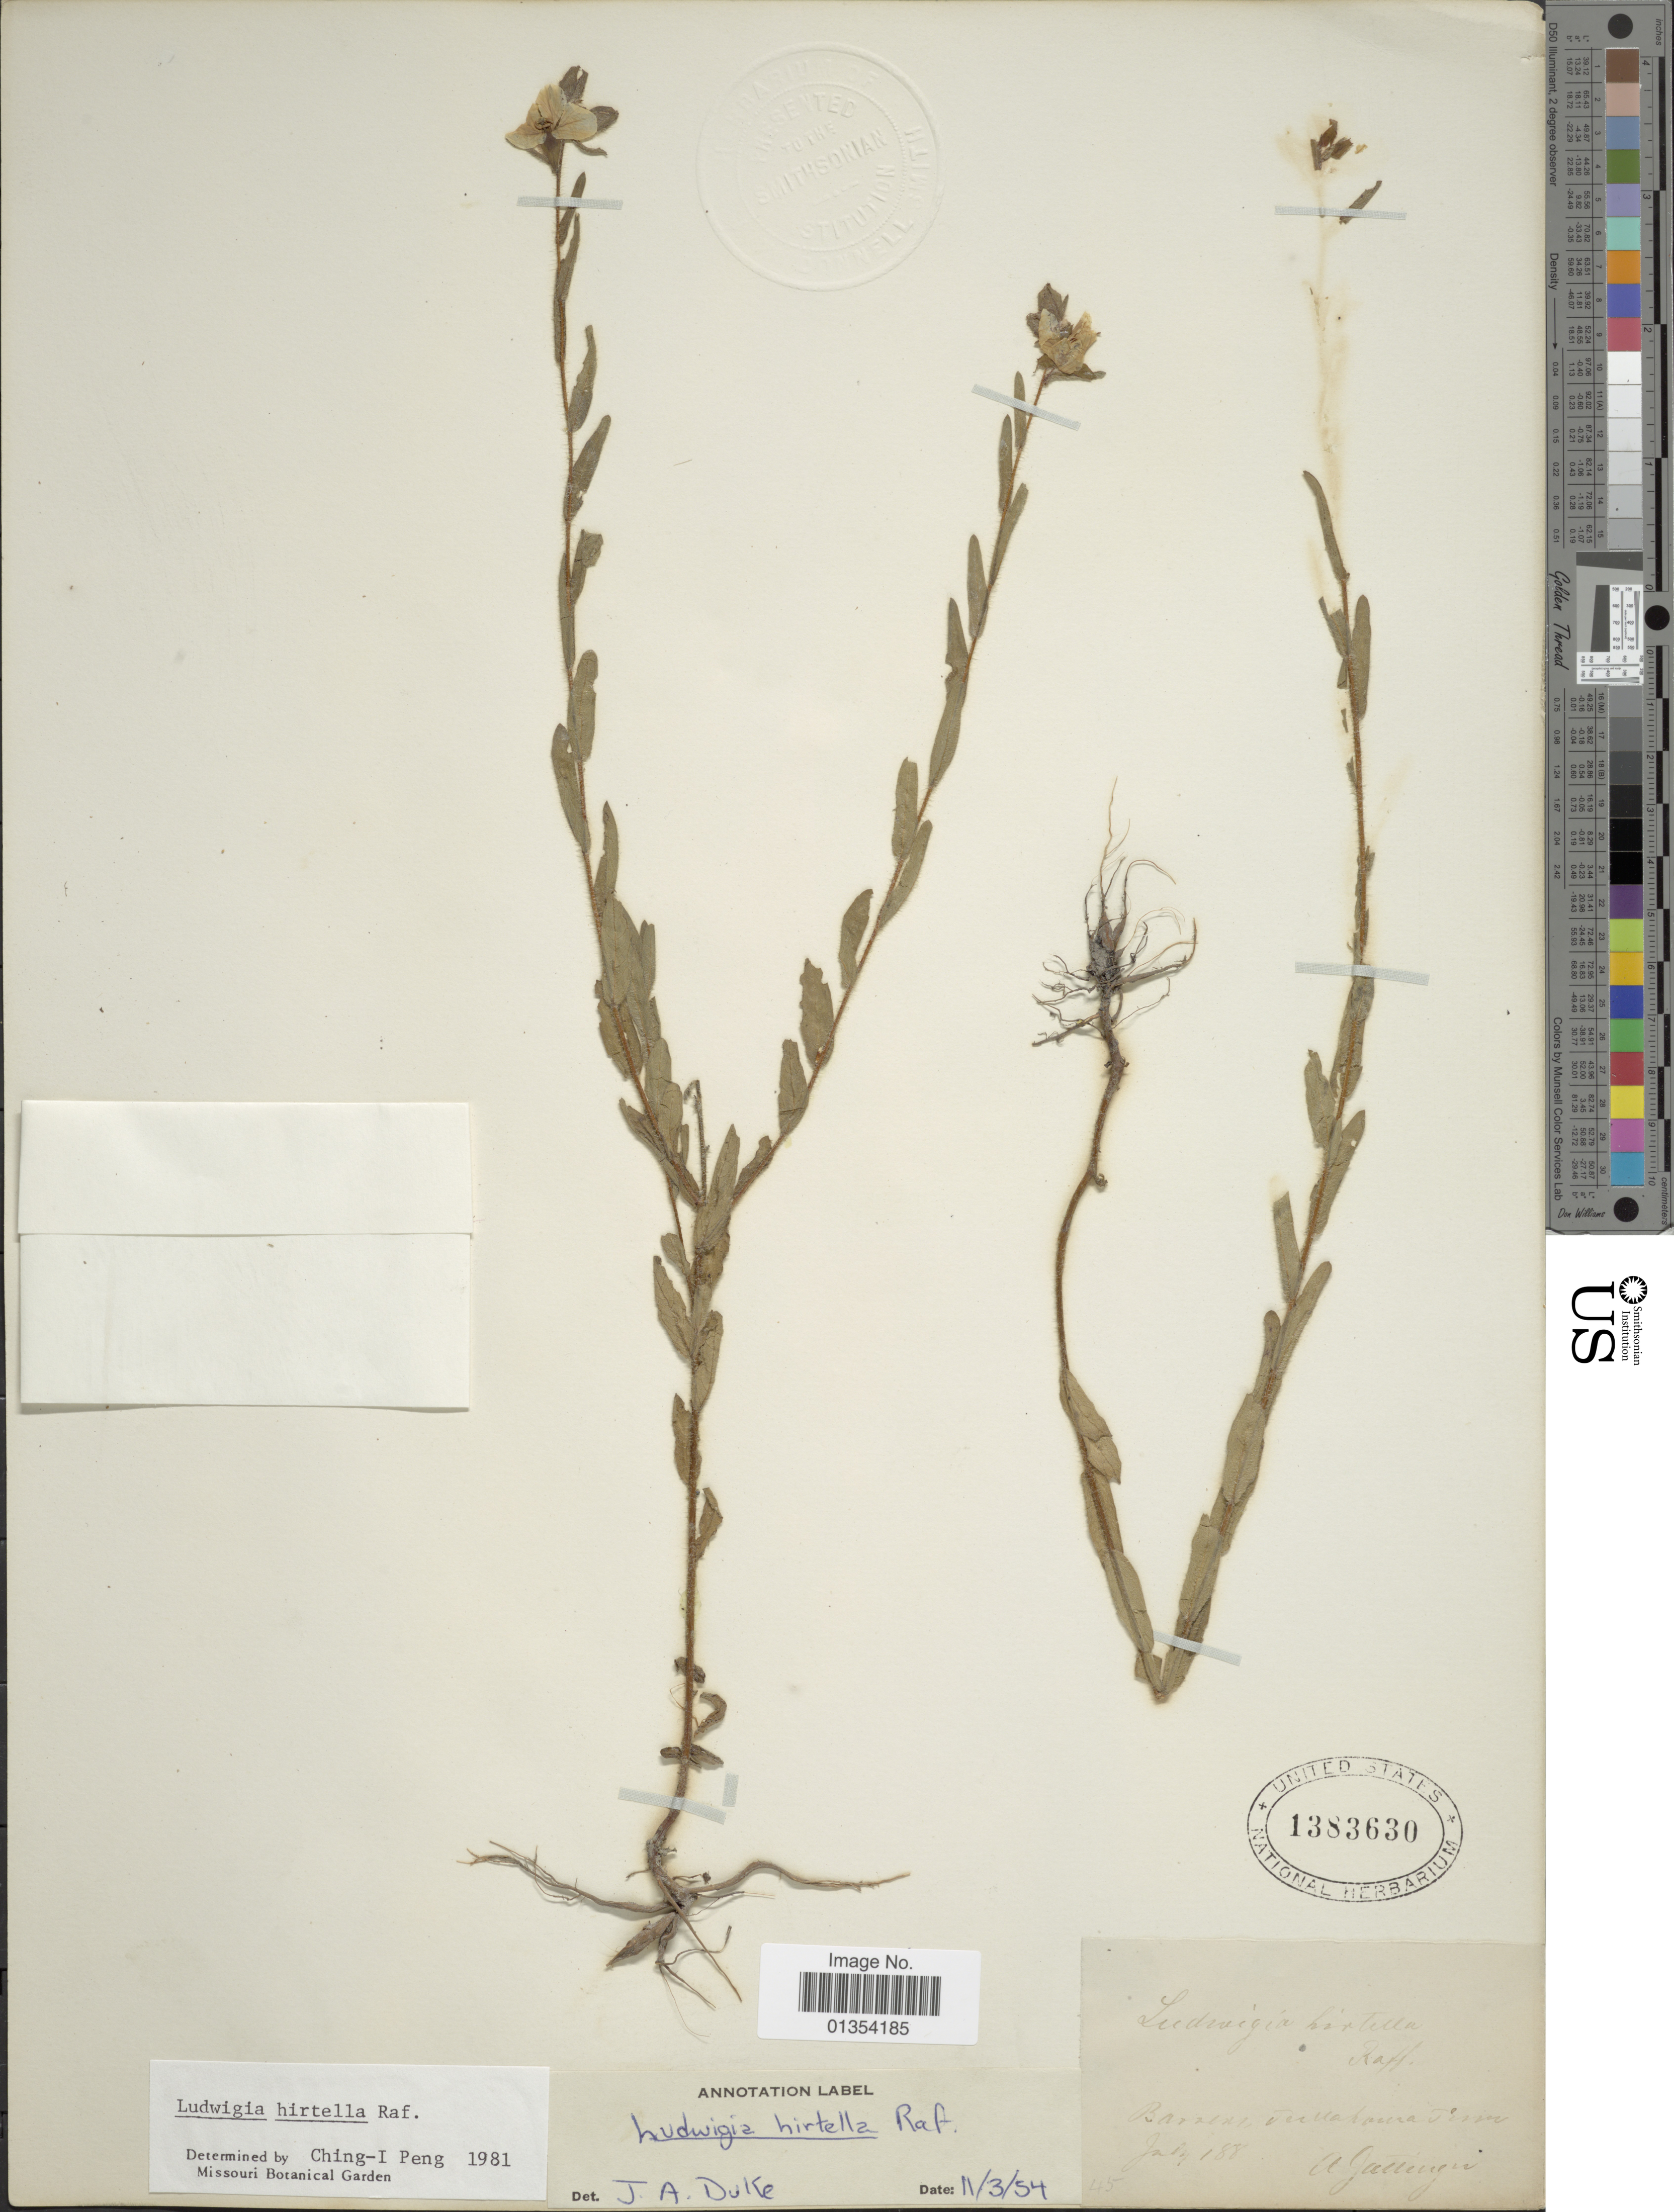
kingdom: Plantae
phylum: Tracheophyta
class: Magnoliopsida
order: Myrtales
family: Onagraceae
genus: Ludwigia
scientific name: Ludwigia hirtella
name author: Raf.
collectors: A. Gattinger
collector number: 45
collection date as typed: Jul 188-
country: United States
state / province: Tennessee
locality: Tullahoma, Tenn.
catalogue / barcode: US 1383630